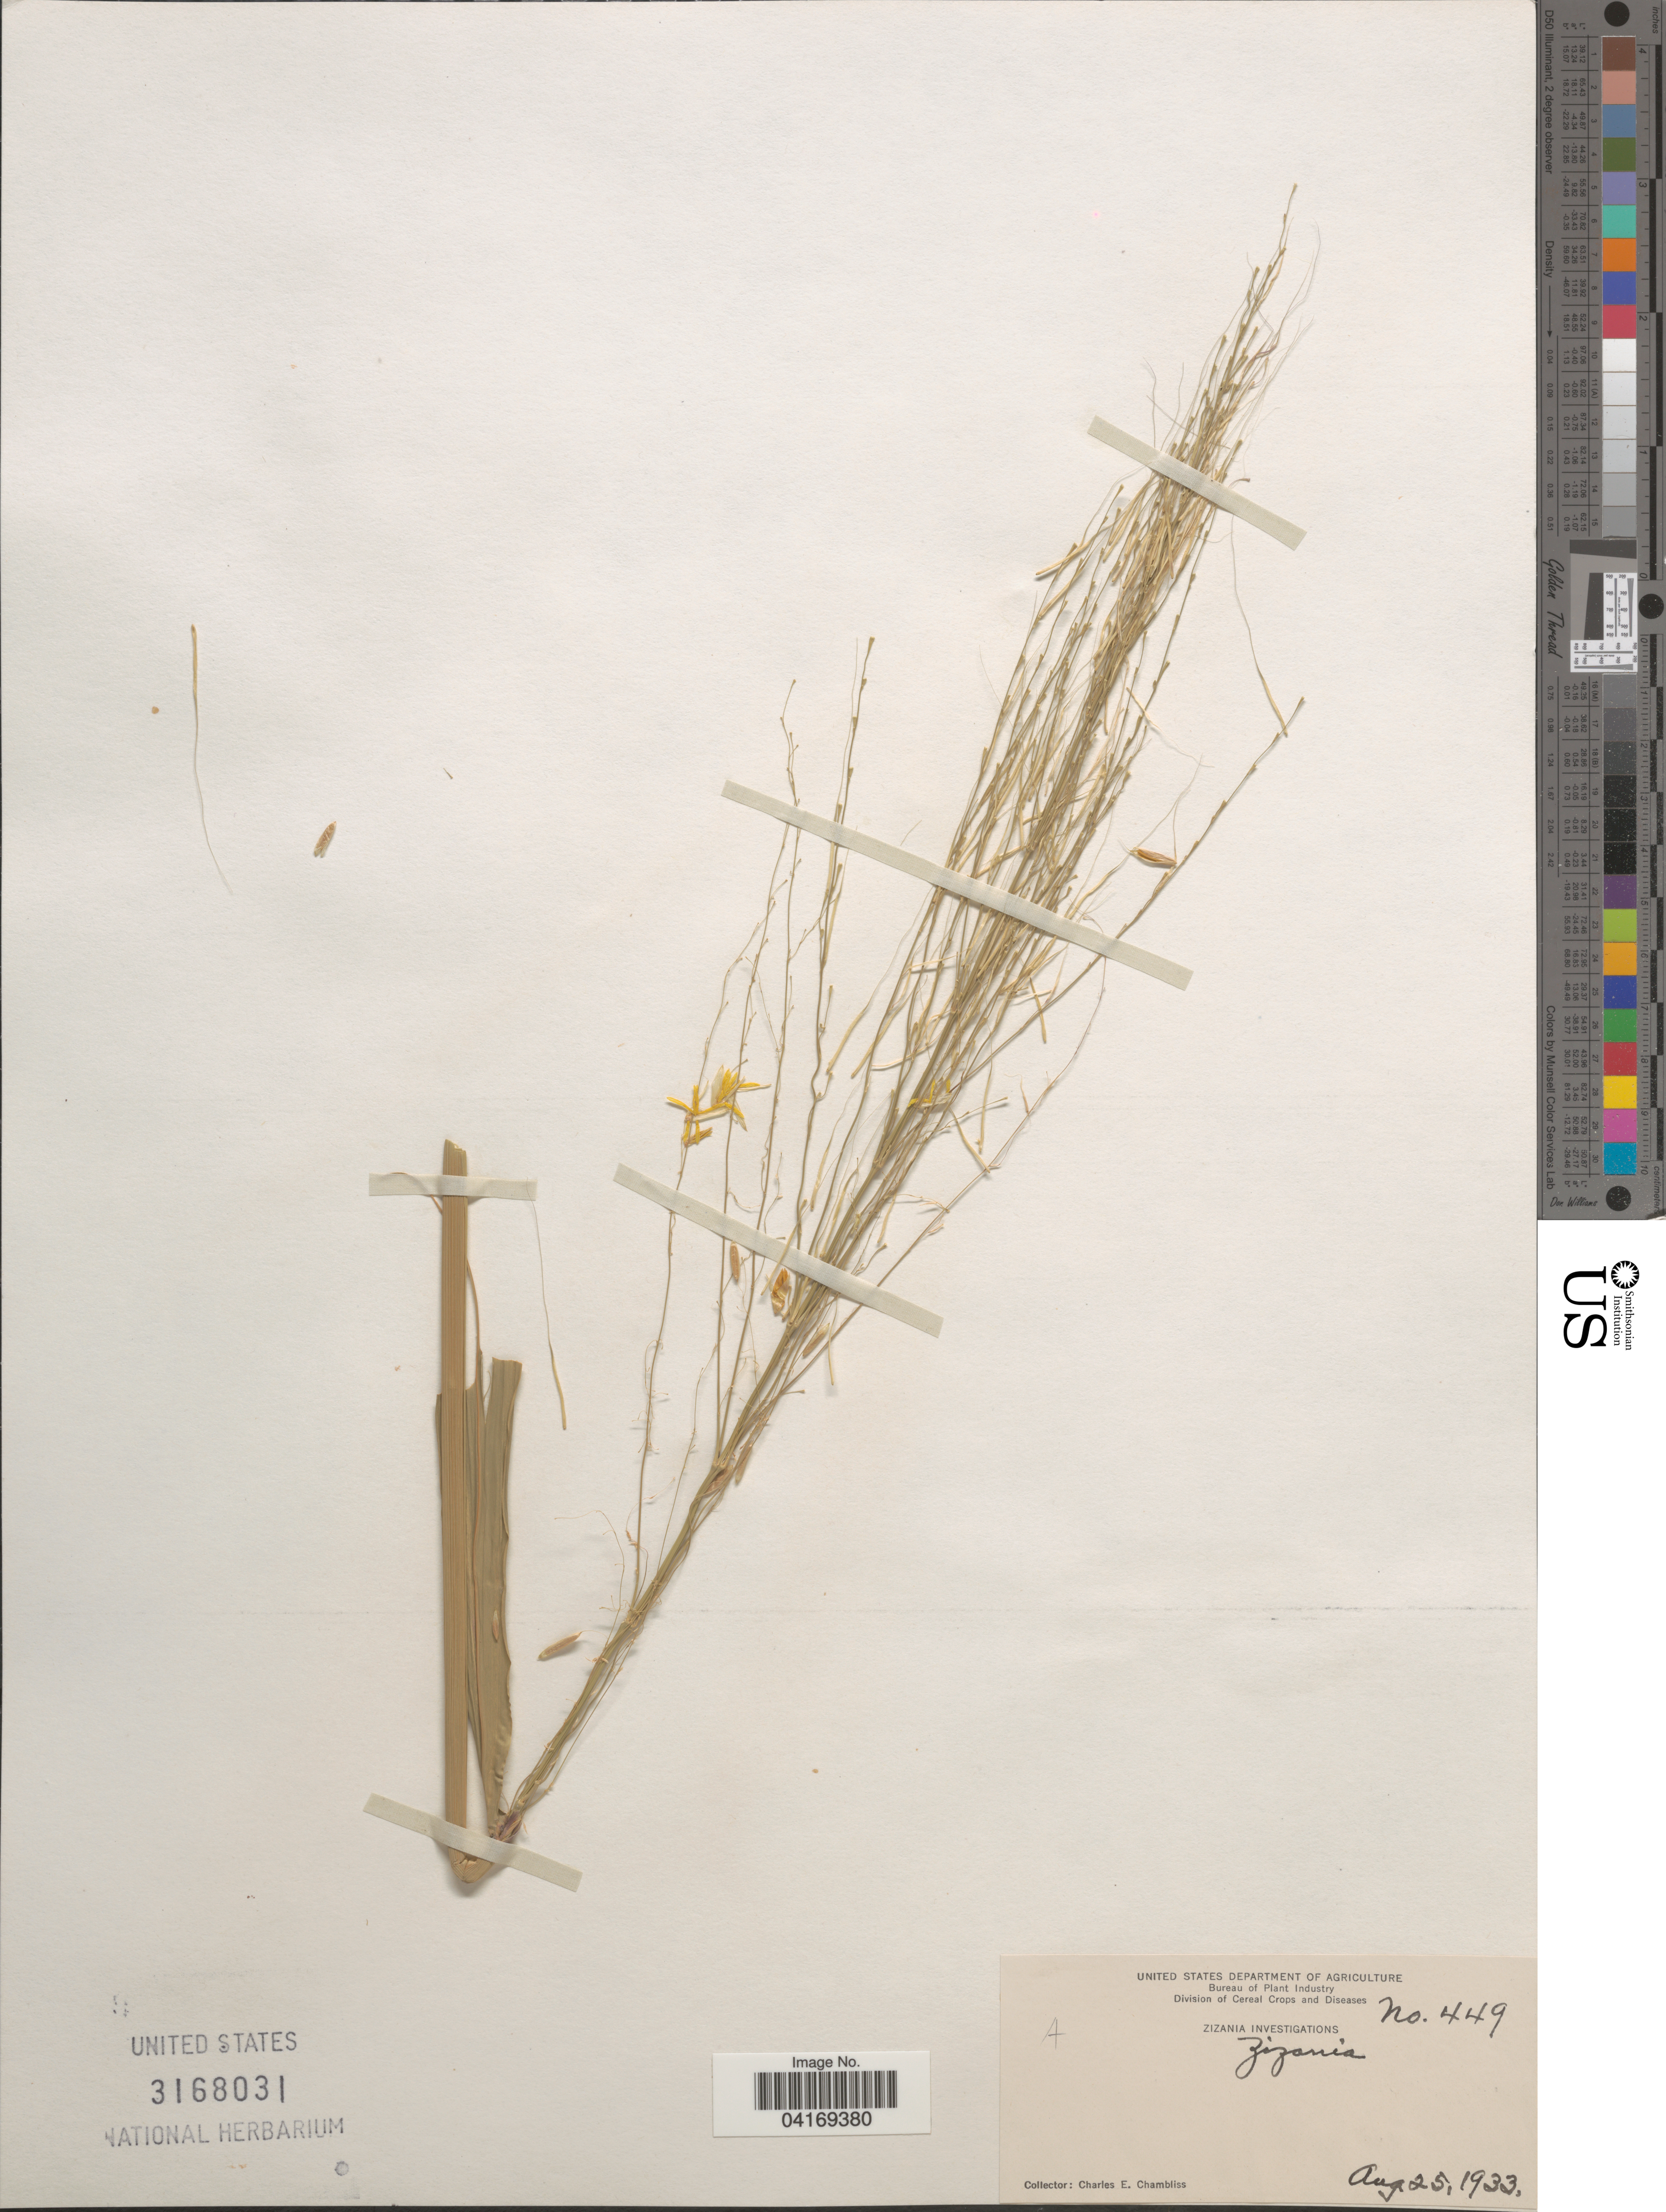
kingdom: Plantae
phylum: Tracheophyta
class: Liliopsida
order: Poales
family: Poaceae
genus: Zizania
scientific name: Zizania sp.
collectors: C. Chambliss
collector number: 449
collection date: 1933-08-25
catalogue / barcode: US 3168031